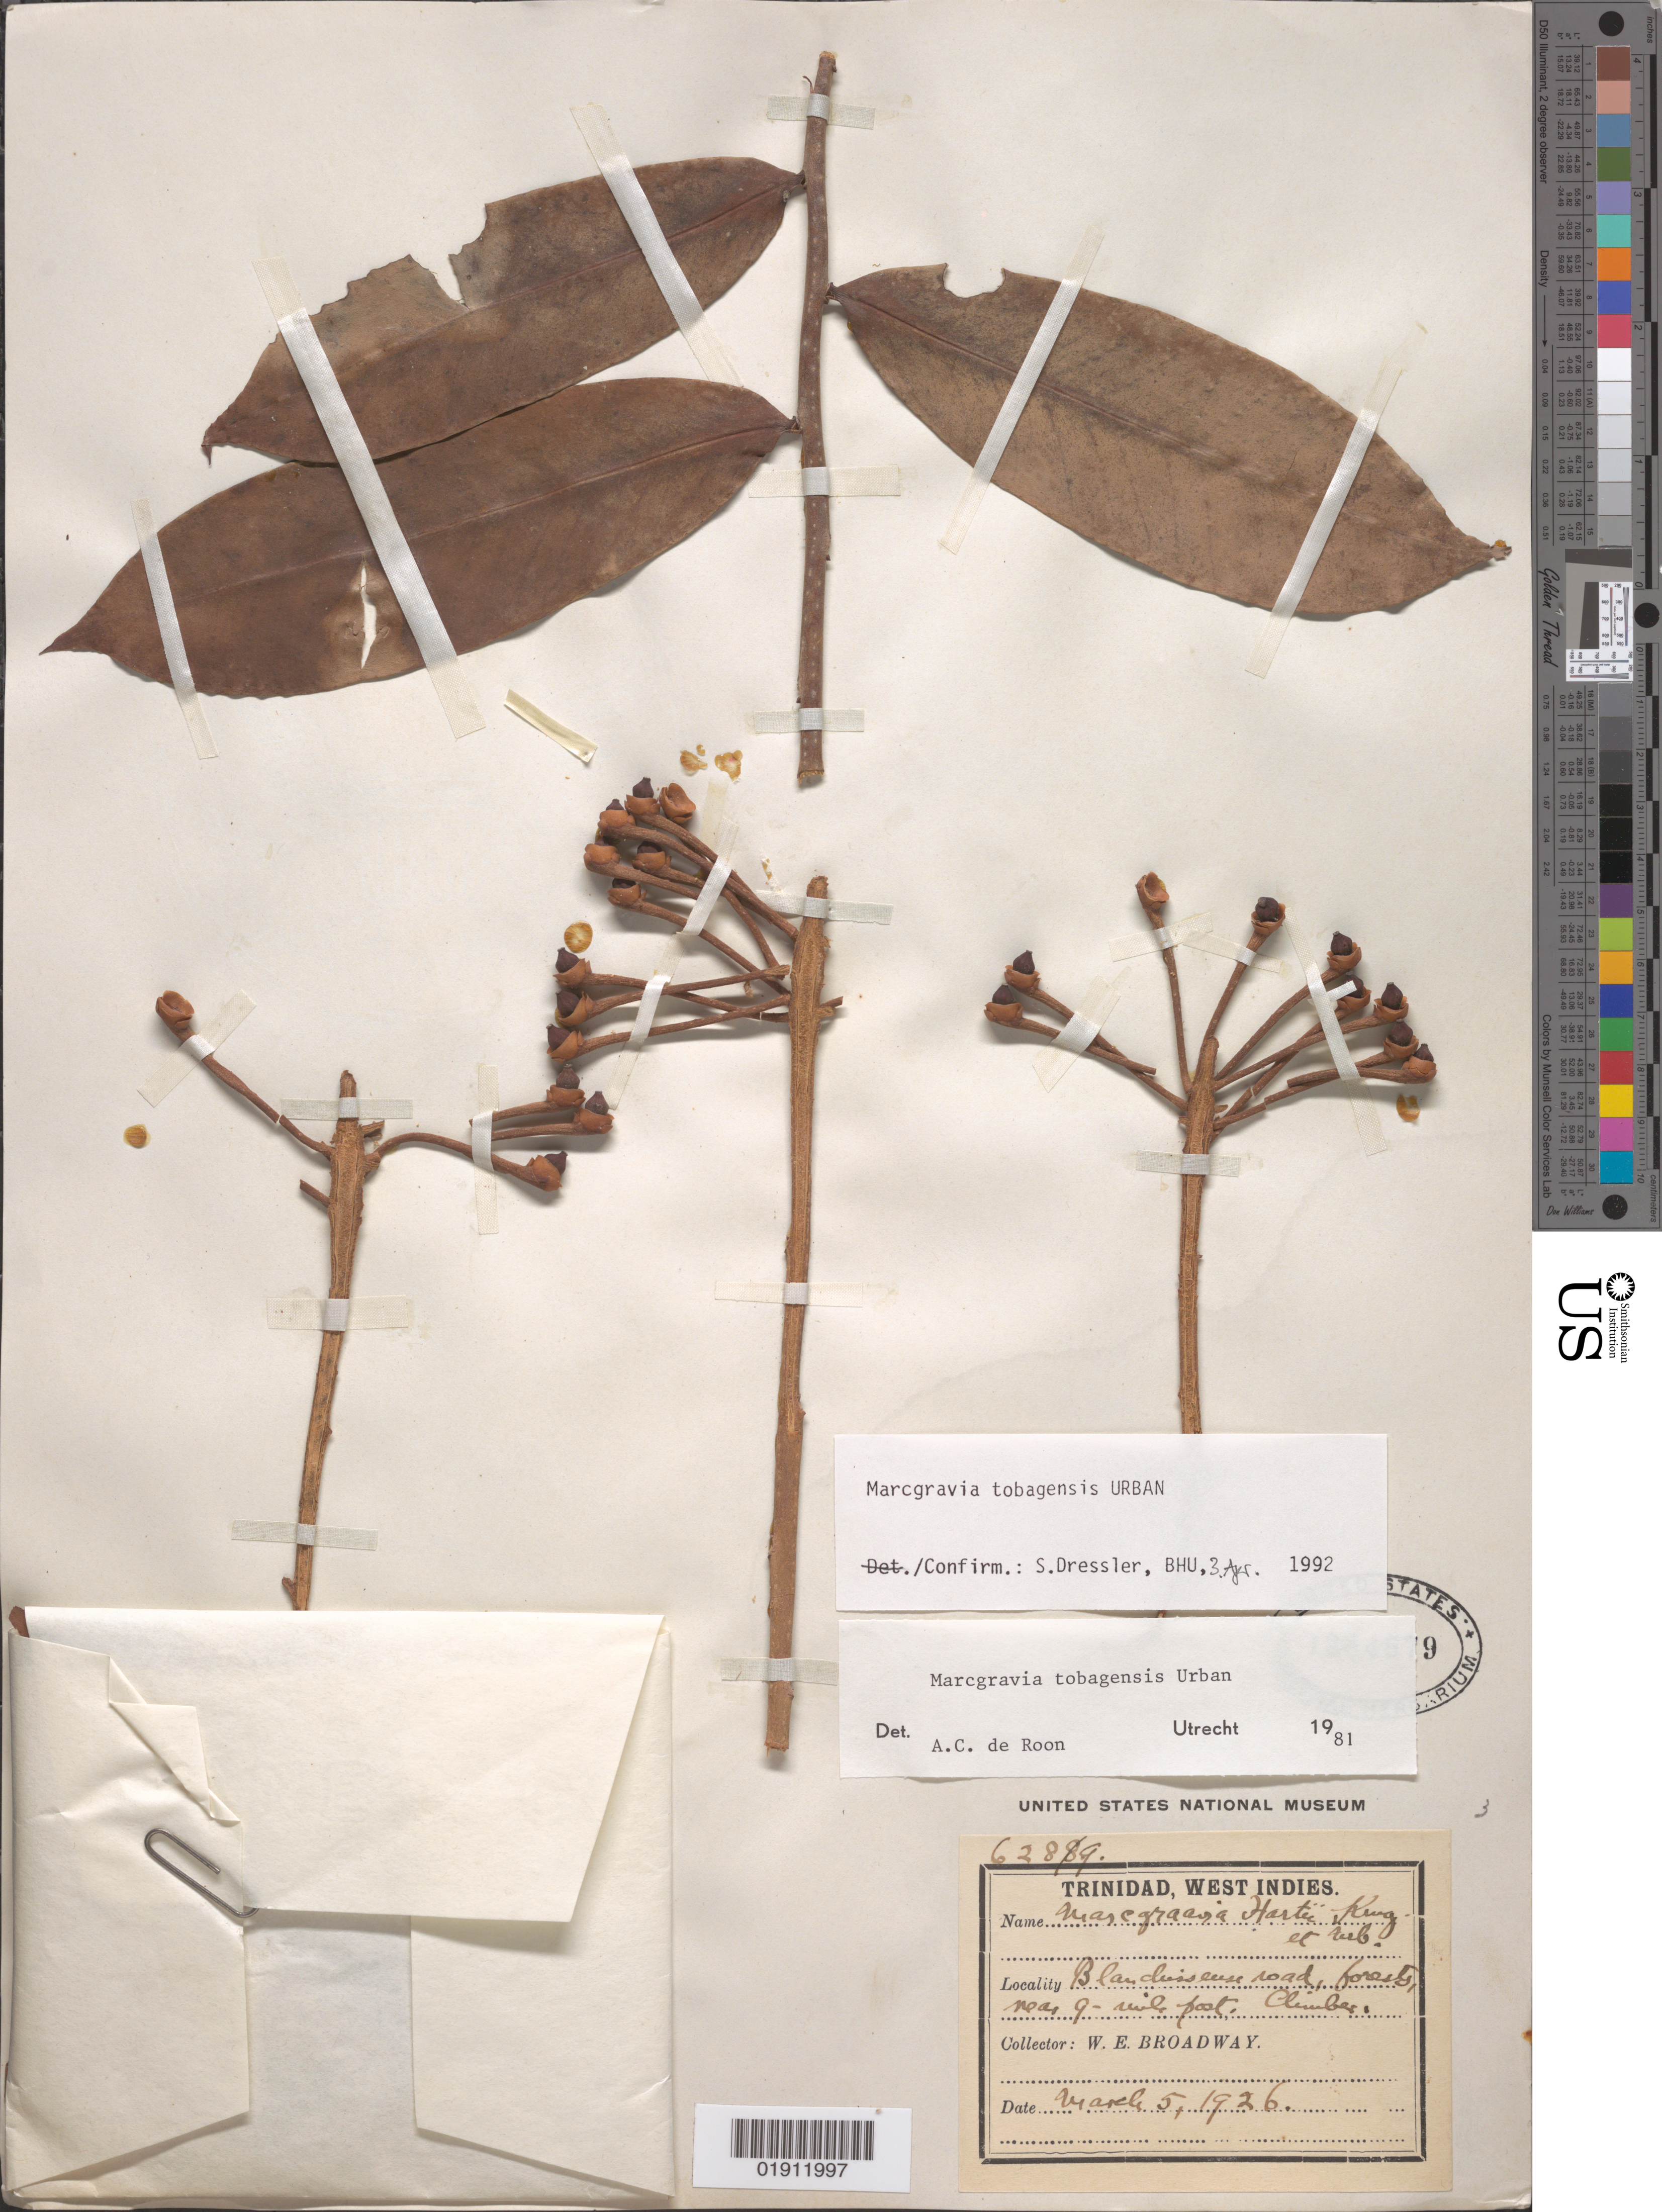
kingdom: Plantae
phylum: Tracheophyta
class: Magnoliopsida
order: Ericales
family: Marcgraviaceae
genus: Marcgravia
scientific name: Marcgravia tobagensis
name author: Urb.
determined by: Dressler, S., (FR), Forschungsinstitut Und Naturmuseum Senckenberg (GERMANY)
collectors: W. E. Broadway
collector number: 6289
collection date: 1926-03-05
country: Trinidad and Tobago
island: Trinidad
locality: Blanchisseuse road, near 9-mile post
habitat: Forests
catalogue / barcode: US 1284679